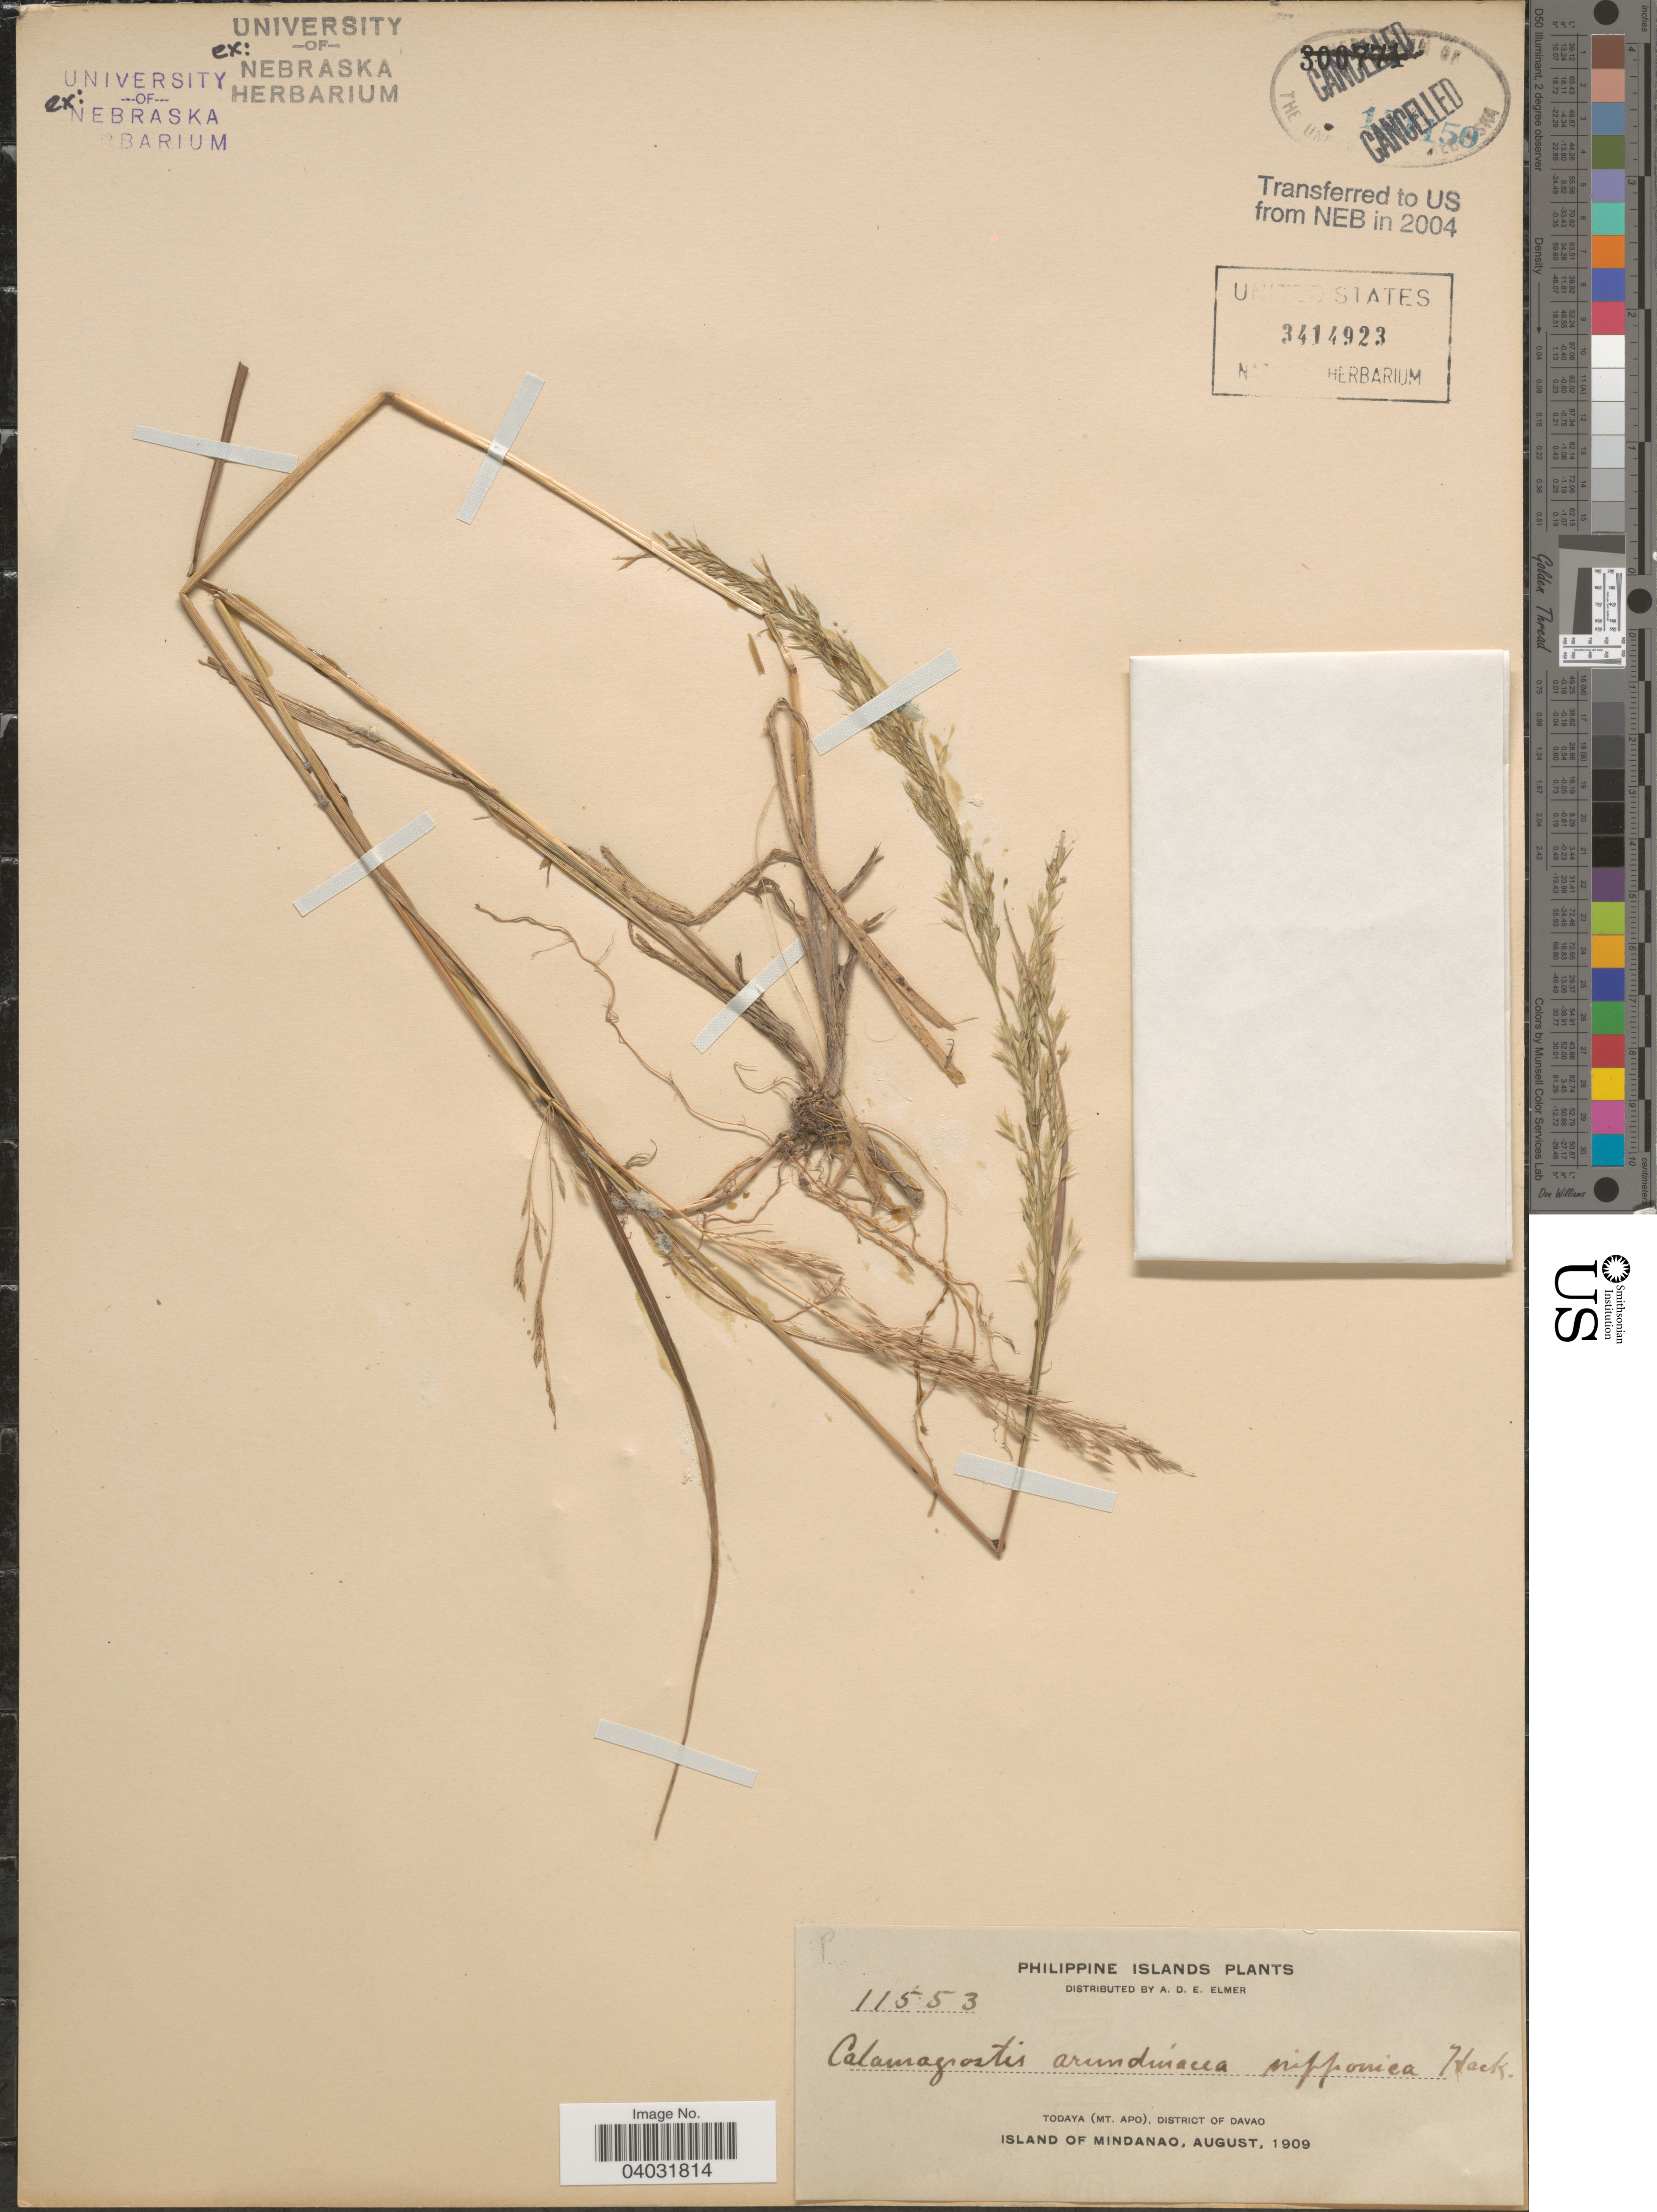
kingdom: Plantae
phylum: Tracheophyta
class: Liliopsida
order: Poales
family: Poaceae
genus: Calamagrostis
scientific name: Calamagrostis arundinacea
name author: (L.) Roth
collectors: A. D. E. Elmer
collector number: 11553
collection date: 1909-08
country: Philippines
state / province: Davao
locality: Philippine Islands. Todaya (Mt. Apo), district of Davao. Island of Mindanao.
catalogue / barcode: US 3414923